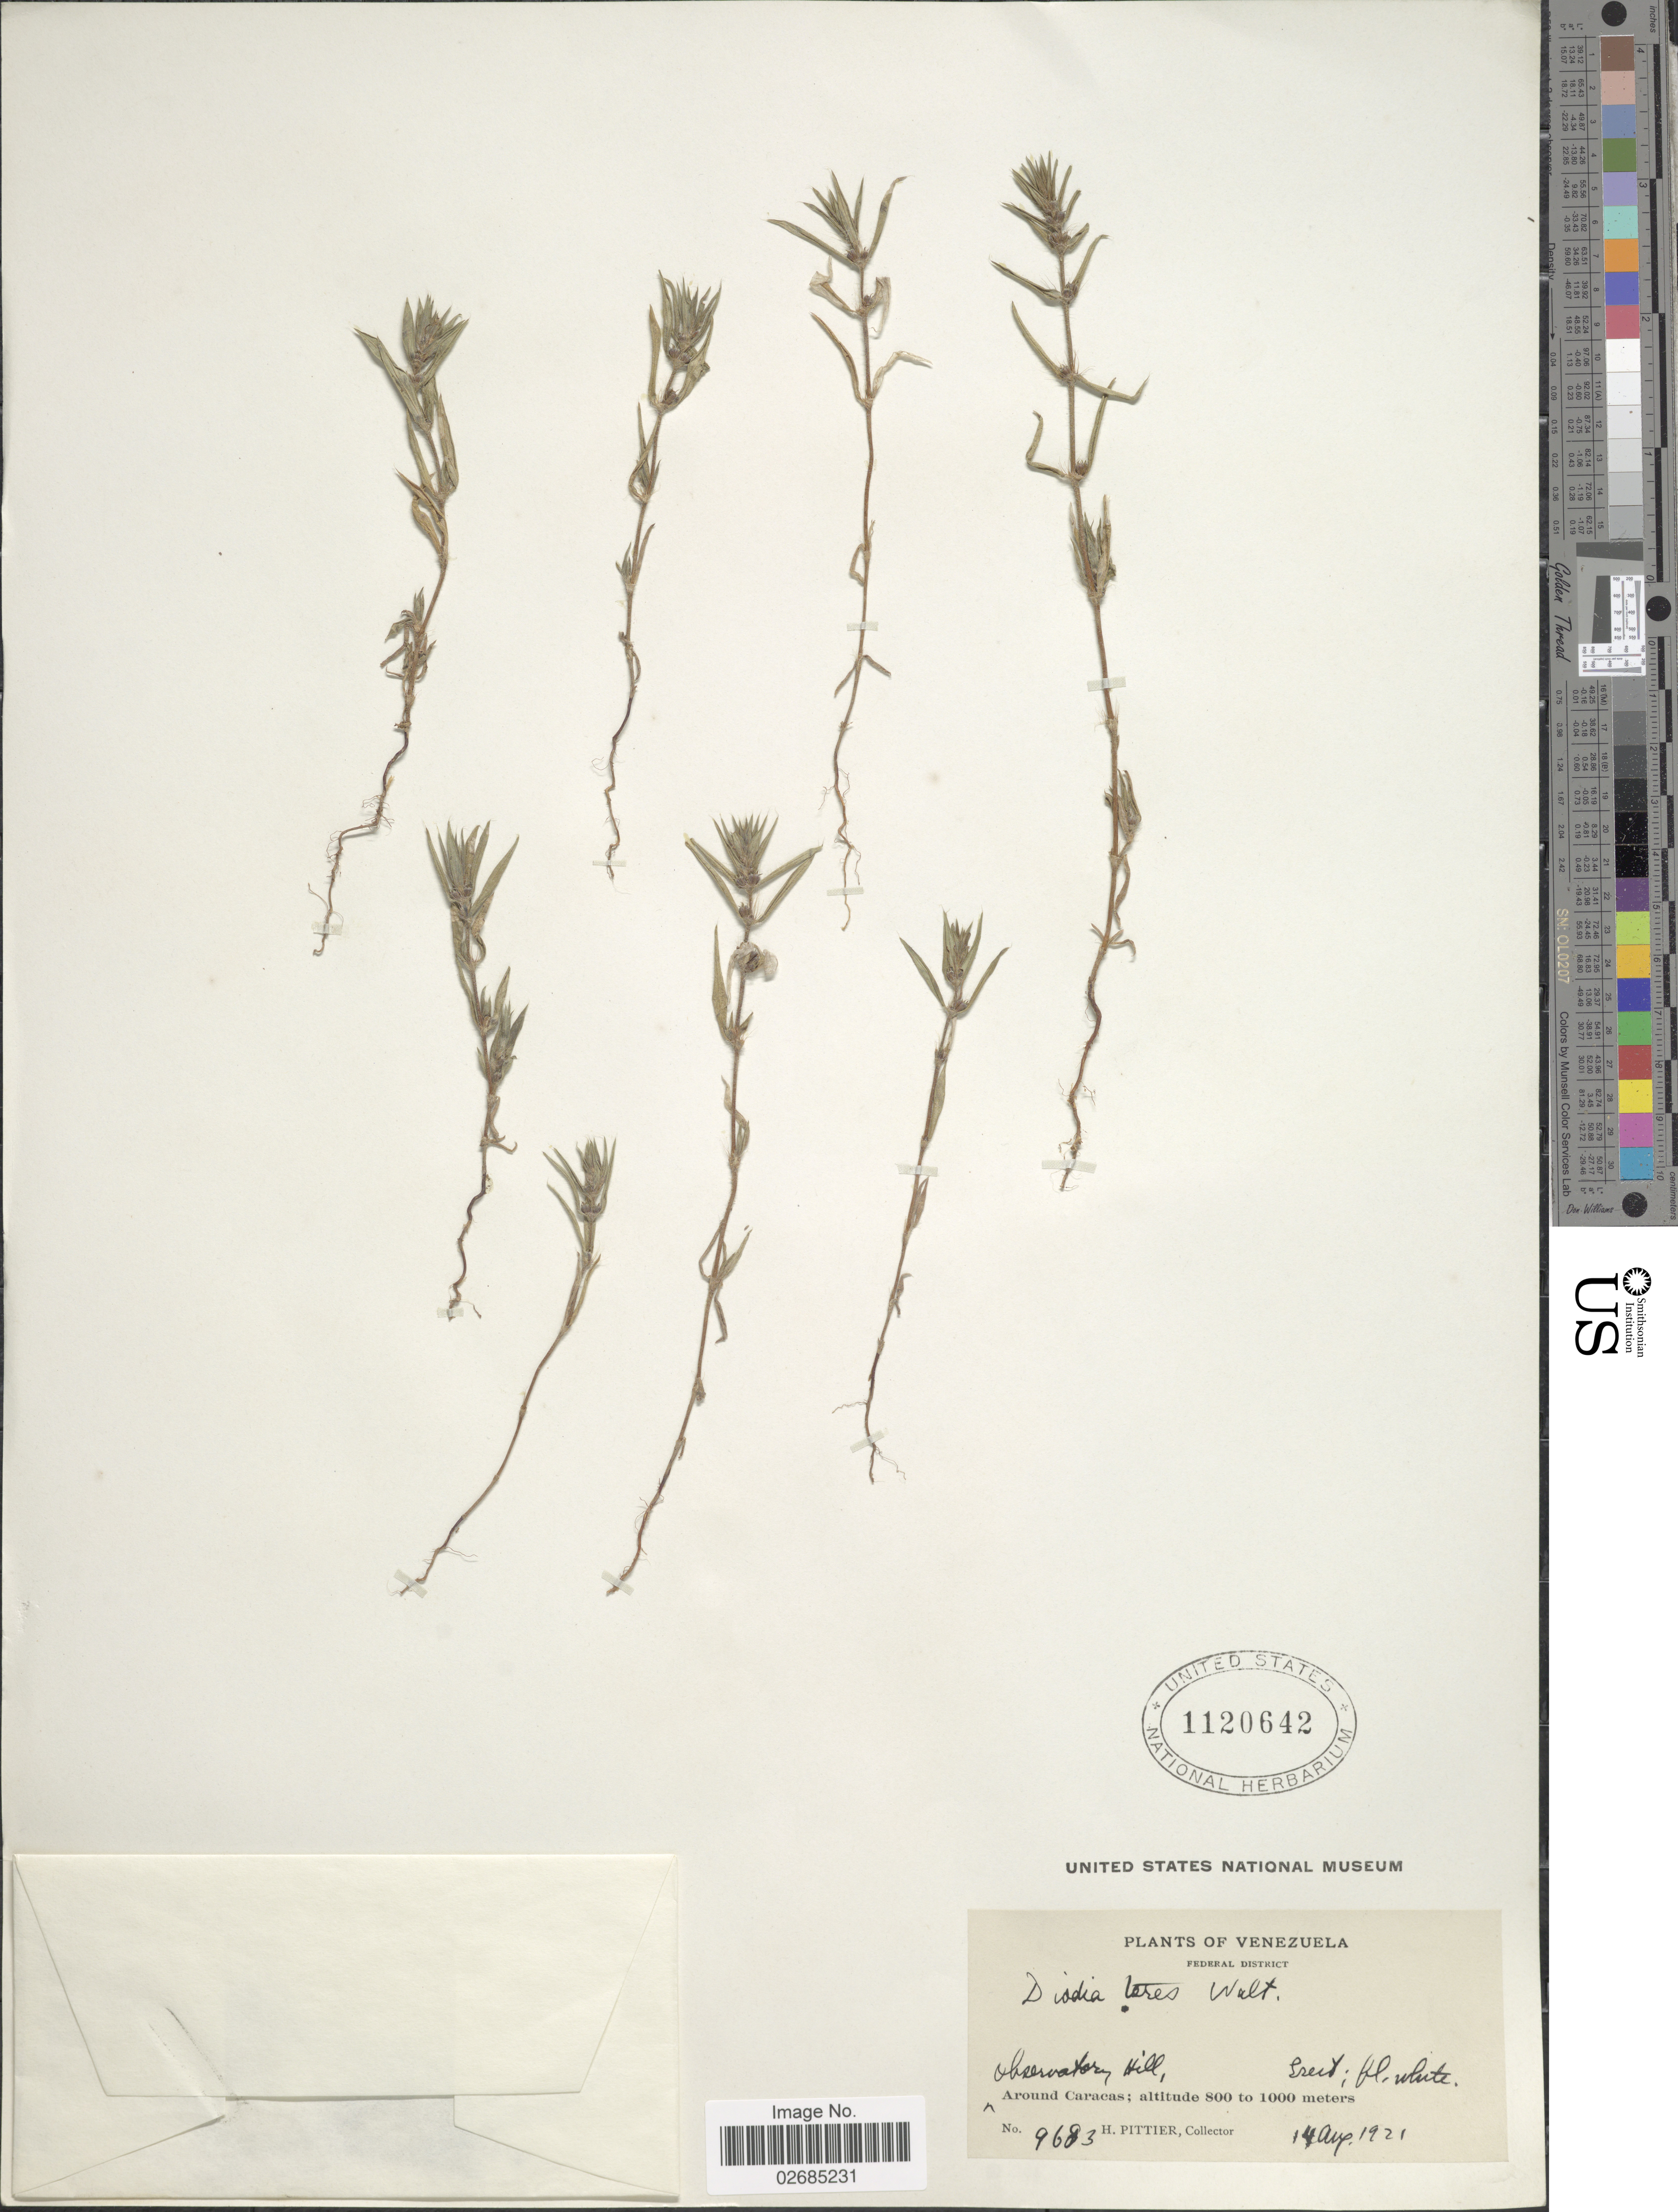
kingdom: Plantae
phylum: Tracheophyta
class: Magnoliopsida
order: Gentianales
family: Rubiaceae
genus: Diodia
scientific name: Diodia teres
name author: Walter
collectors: H. F. Pittier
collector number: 9683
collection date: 1921-08-14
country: Venezuela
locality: Federal District. Around Caracas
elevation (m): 800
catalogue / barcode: US 1120642